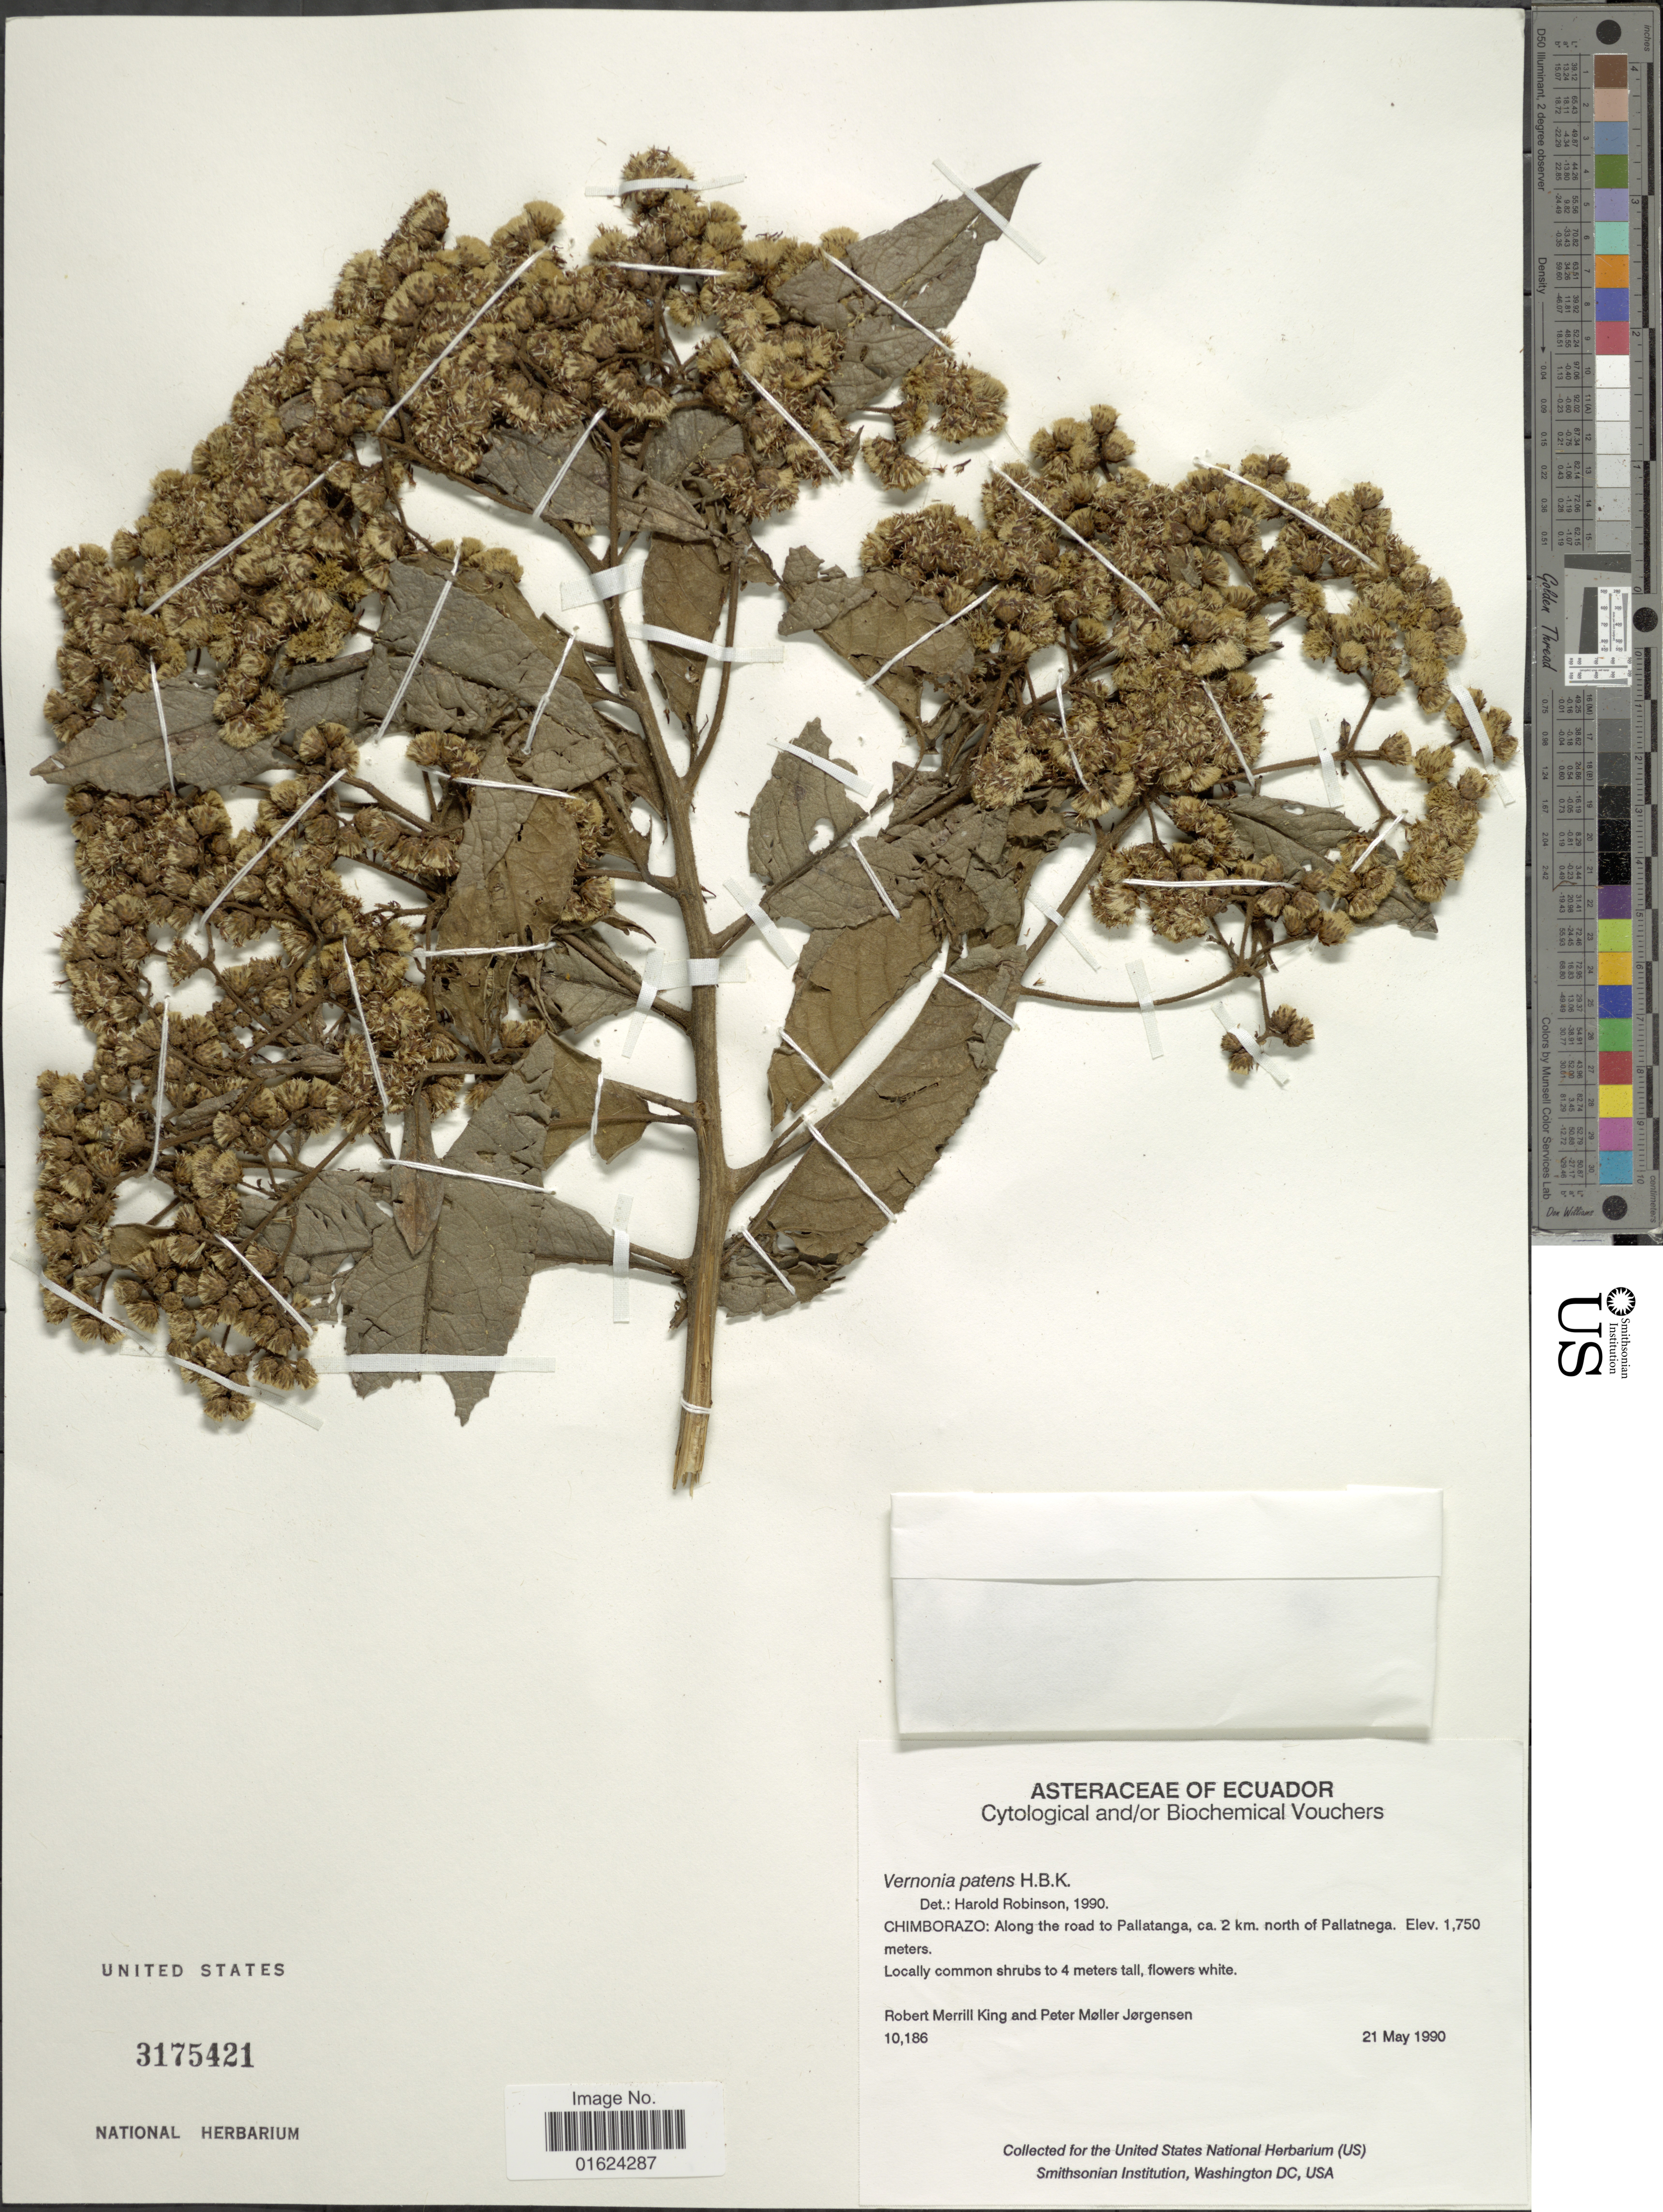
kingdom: Plantae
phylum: Tracheophyta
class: Magnoliopsida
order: Asterales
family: Asteraceae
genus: Vernonanthura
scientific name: Vernonanthura patens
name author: (Kunth) H. Rob.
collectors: R. M. King & P. M. Jørgensen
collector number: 10186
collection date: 1990-05-21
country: Ecuador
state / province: Chimborazo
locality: Chimborazo: Along the road to Pallatanga, ca.2 km. north of Pallatnega.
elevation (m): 1750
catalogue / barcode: US 3175421